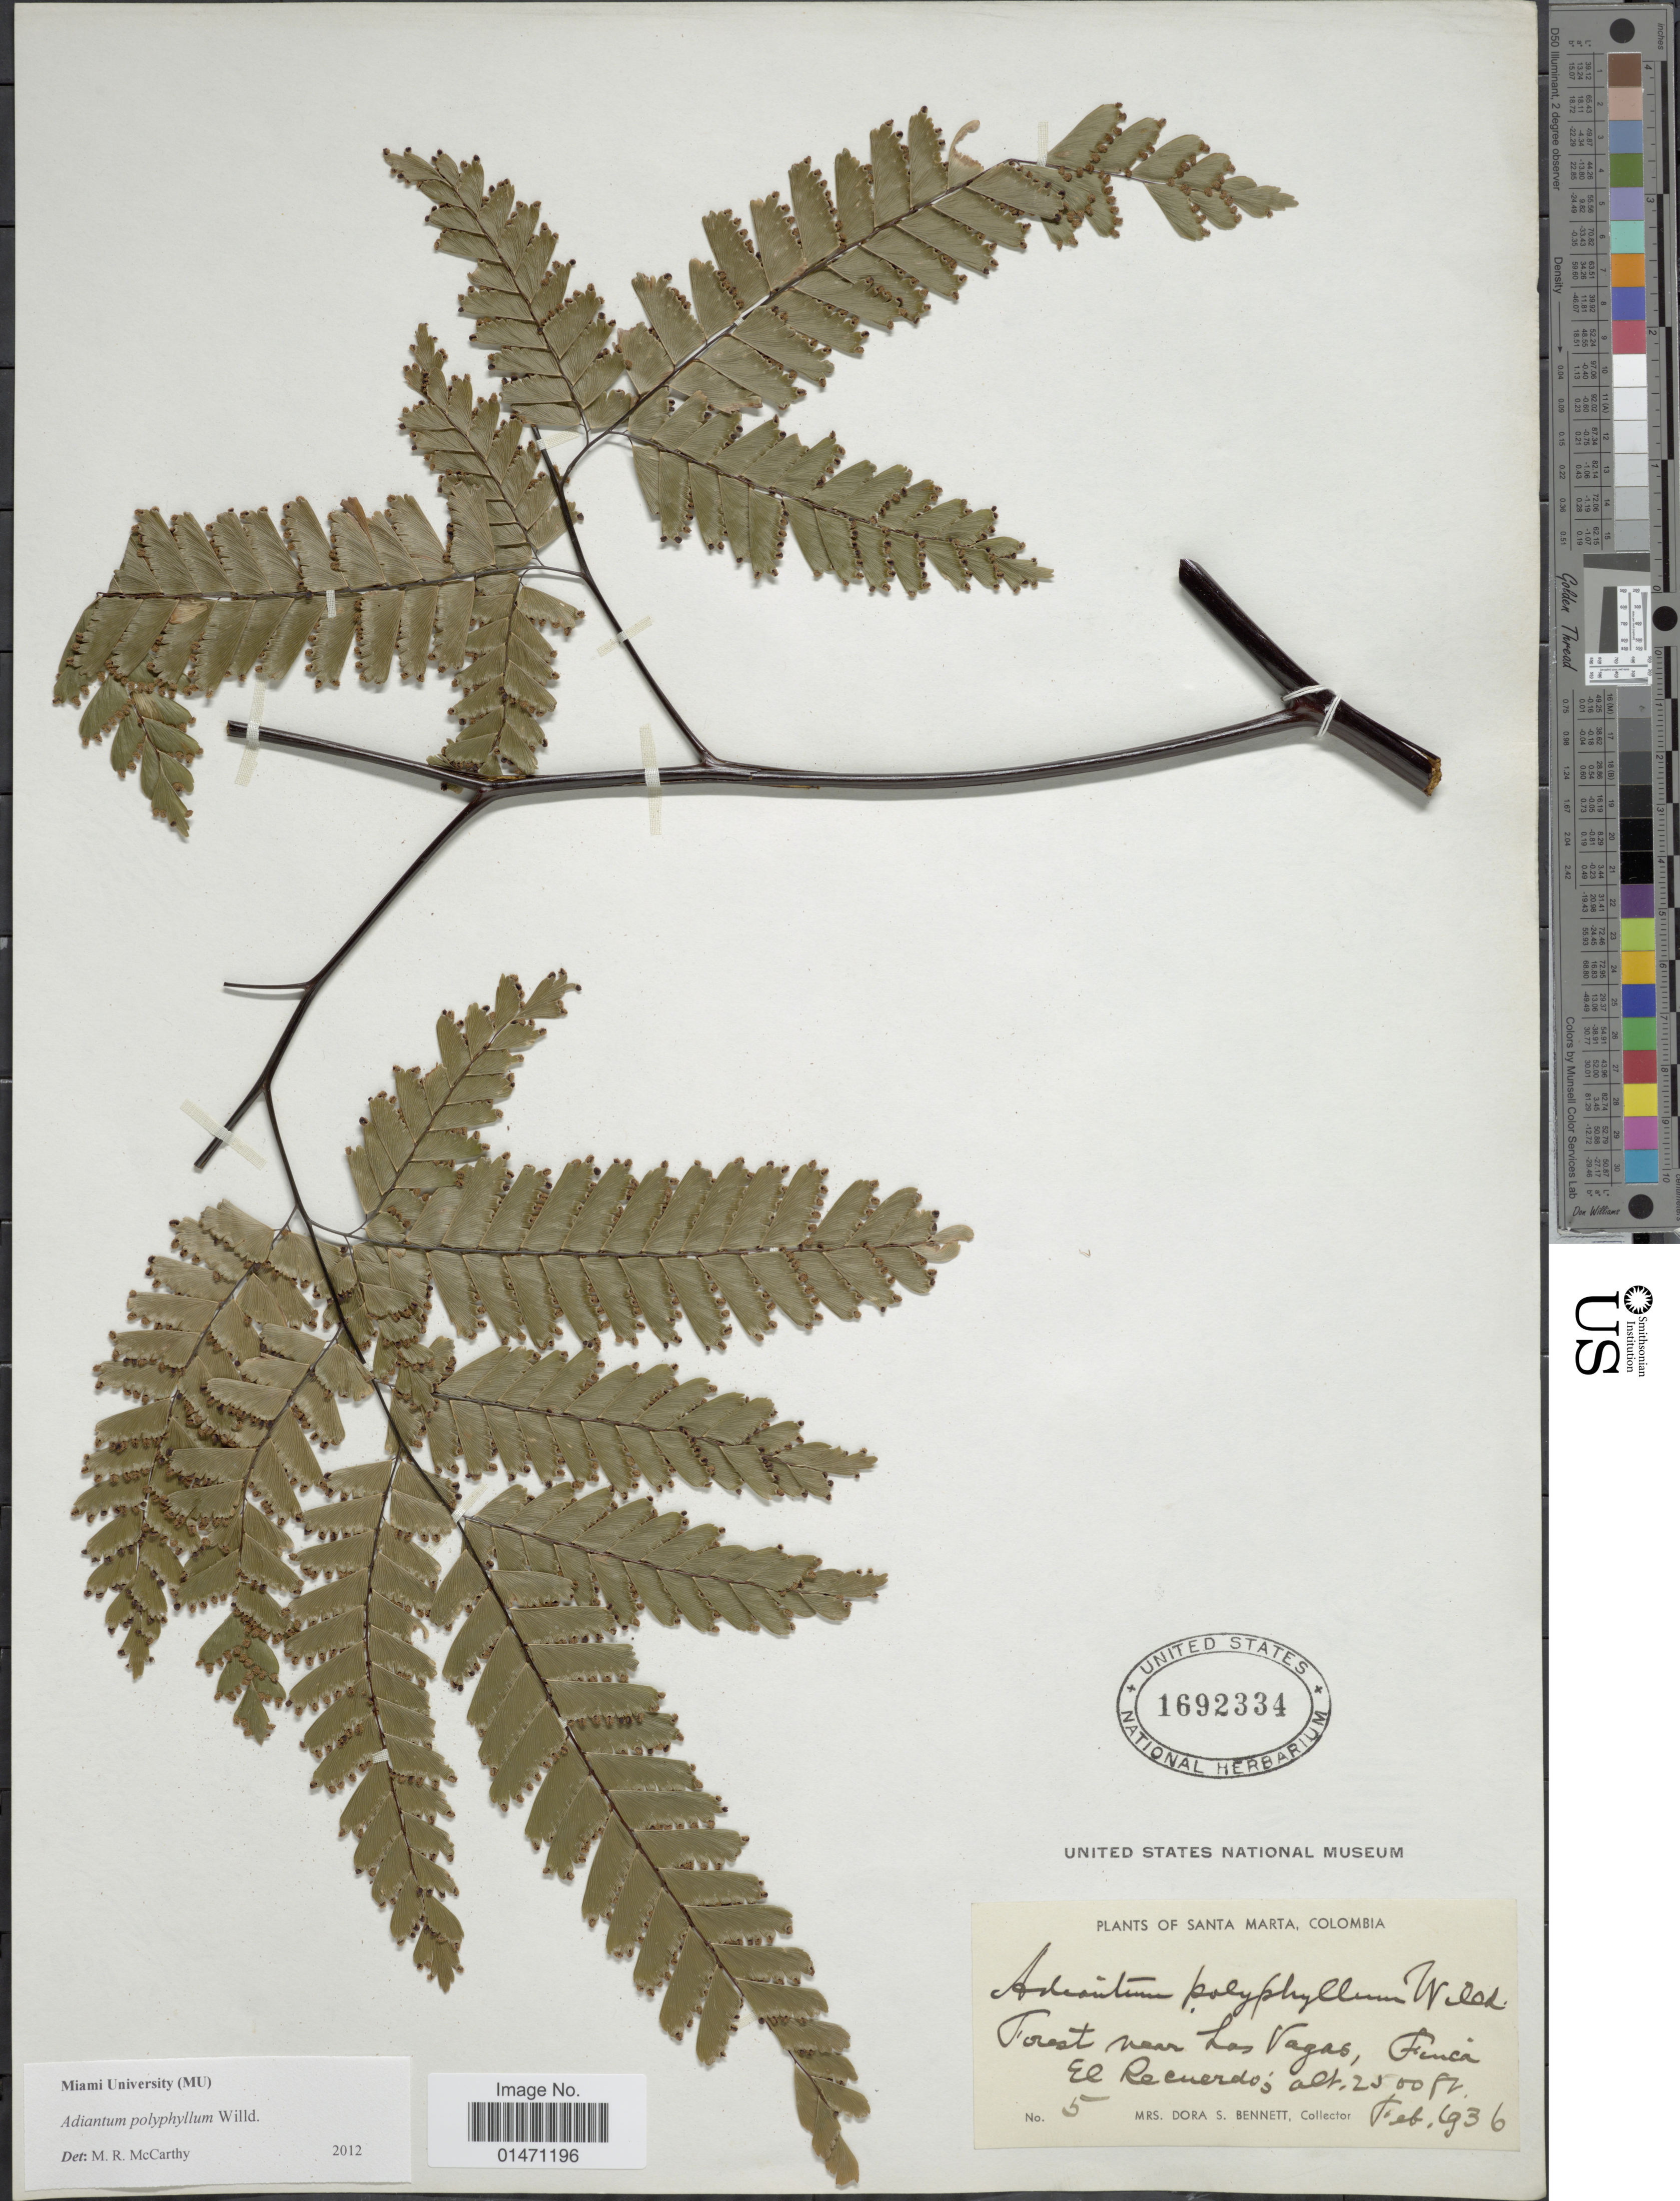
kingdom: Plantae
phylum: Tracheophyta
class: Polypodiopsida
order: Polypodiales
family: Pteridaceae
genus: Adiantum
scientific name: Adiantum polyphyllum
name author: Willd.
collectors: D. Bennett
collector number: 5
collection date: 1936-02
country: Colombia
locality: Santa Marta, Colombia, Forest near Las Vagas, finca El Recuerdo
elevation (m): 762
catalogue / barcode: US 1692334